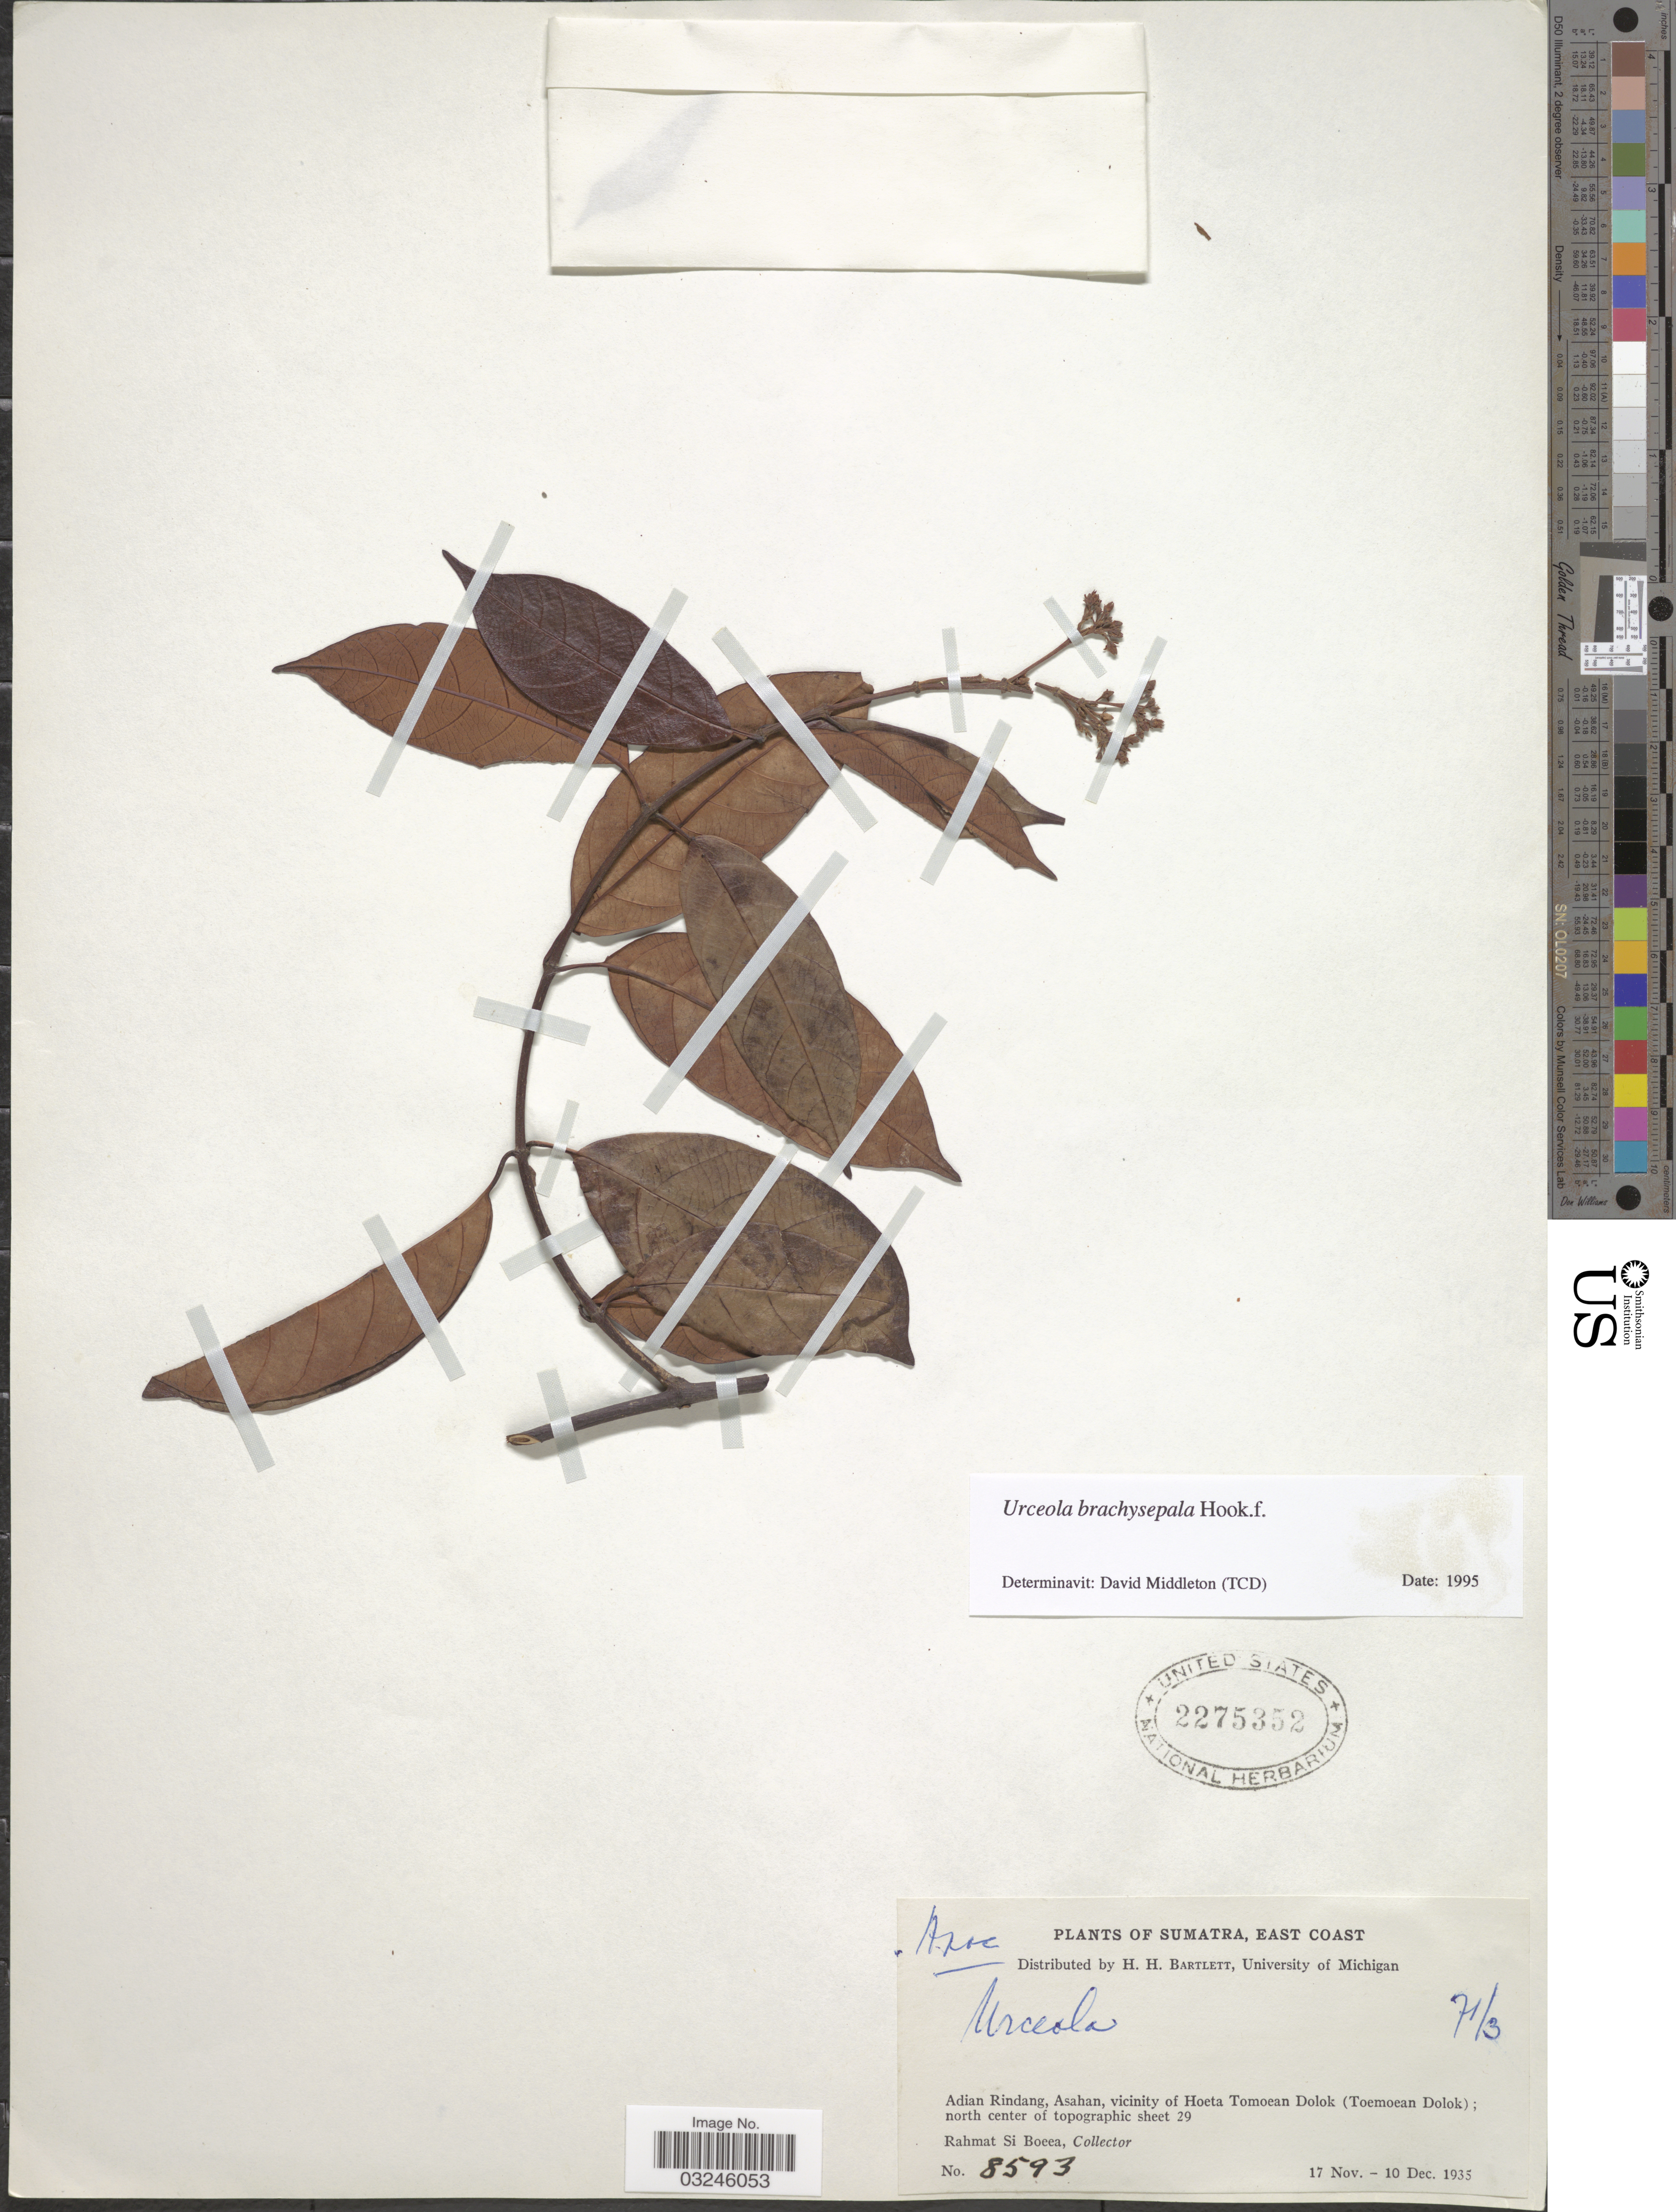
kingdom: Plantae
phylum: Tracheophyta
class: Magnoliopsida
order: Gentianales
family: Apocynaceae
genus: Urceola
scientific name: Urceola brachysepala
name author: Hook. f.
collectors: Rahmat Si Boeea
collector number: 8593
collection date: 1935-11-17/1935-12-10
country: Indonesia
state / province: Sumatra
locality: East Coast. Andian Rindang, Asahan, vicinity of Hoeta Tomoean Dolok (Toemoean Dolok); north center of topographic sheet 29.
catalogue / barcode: US 2275352